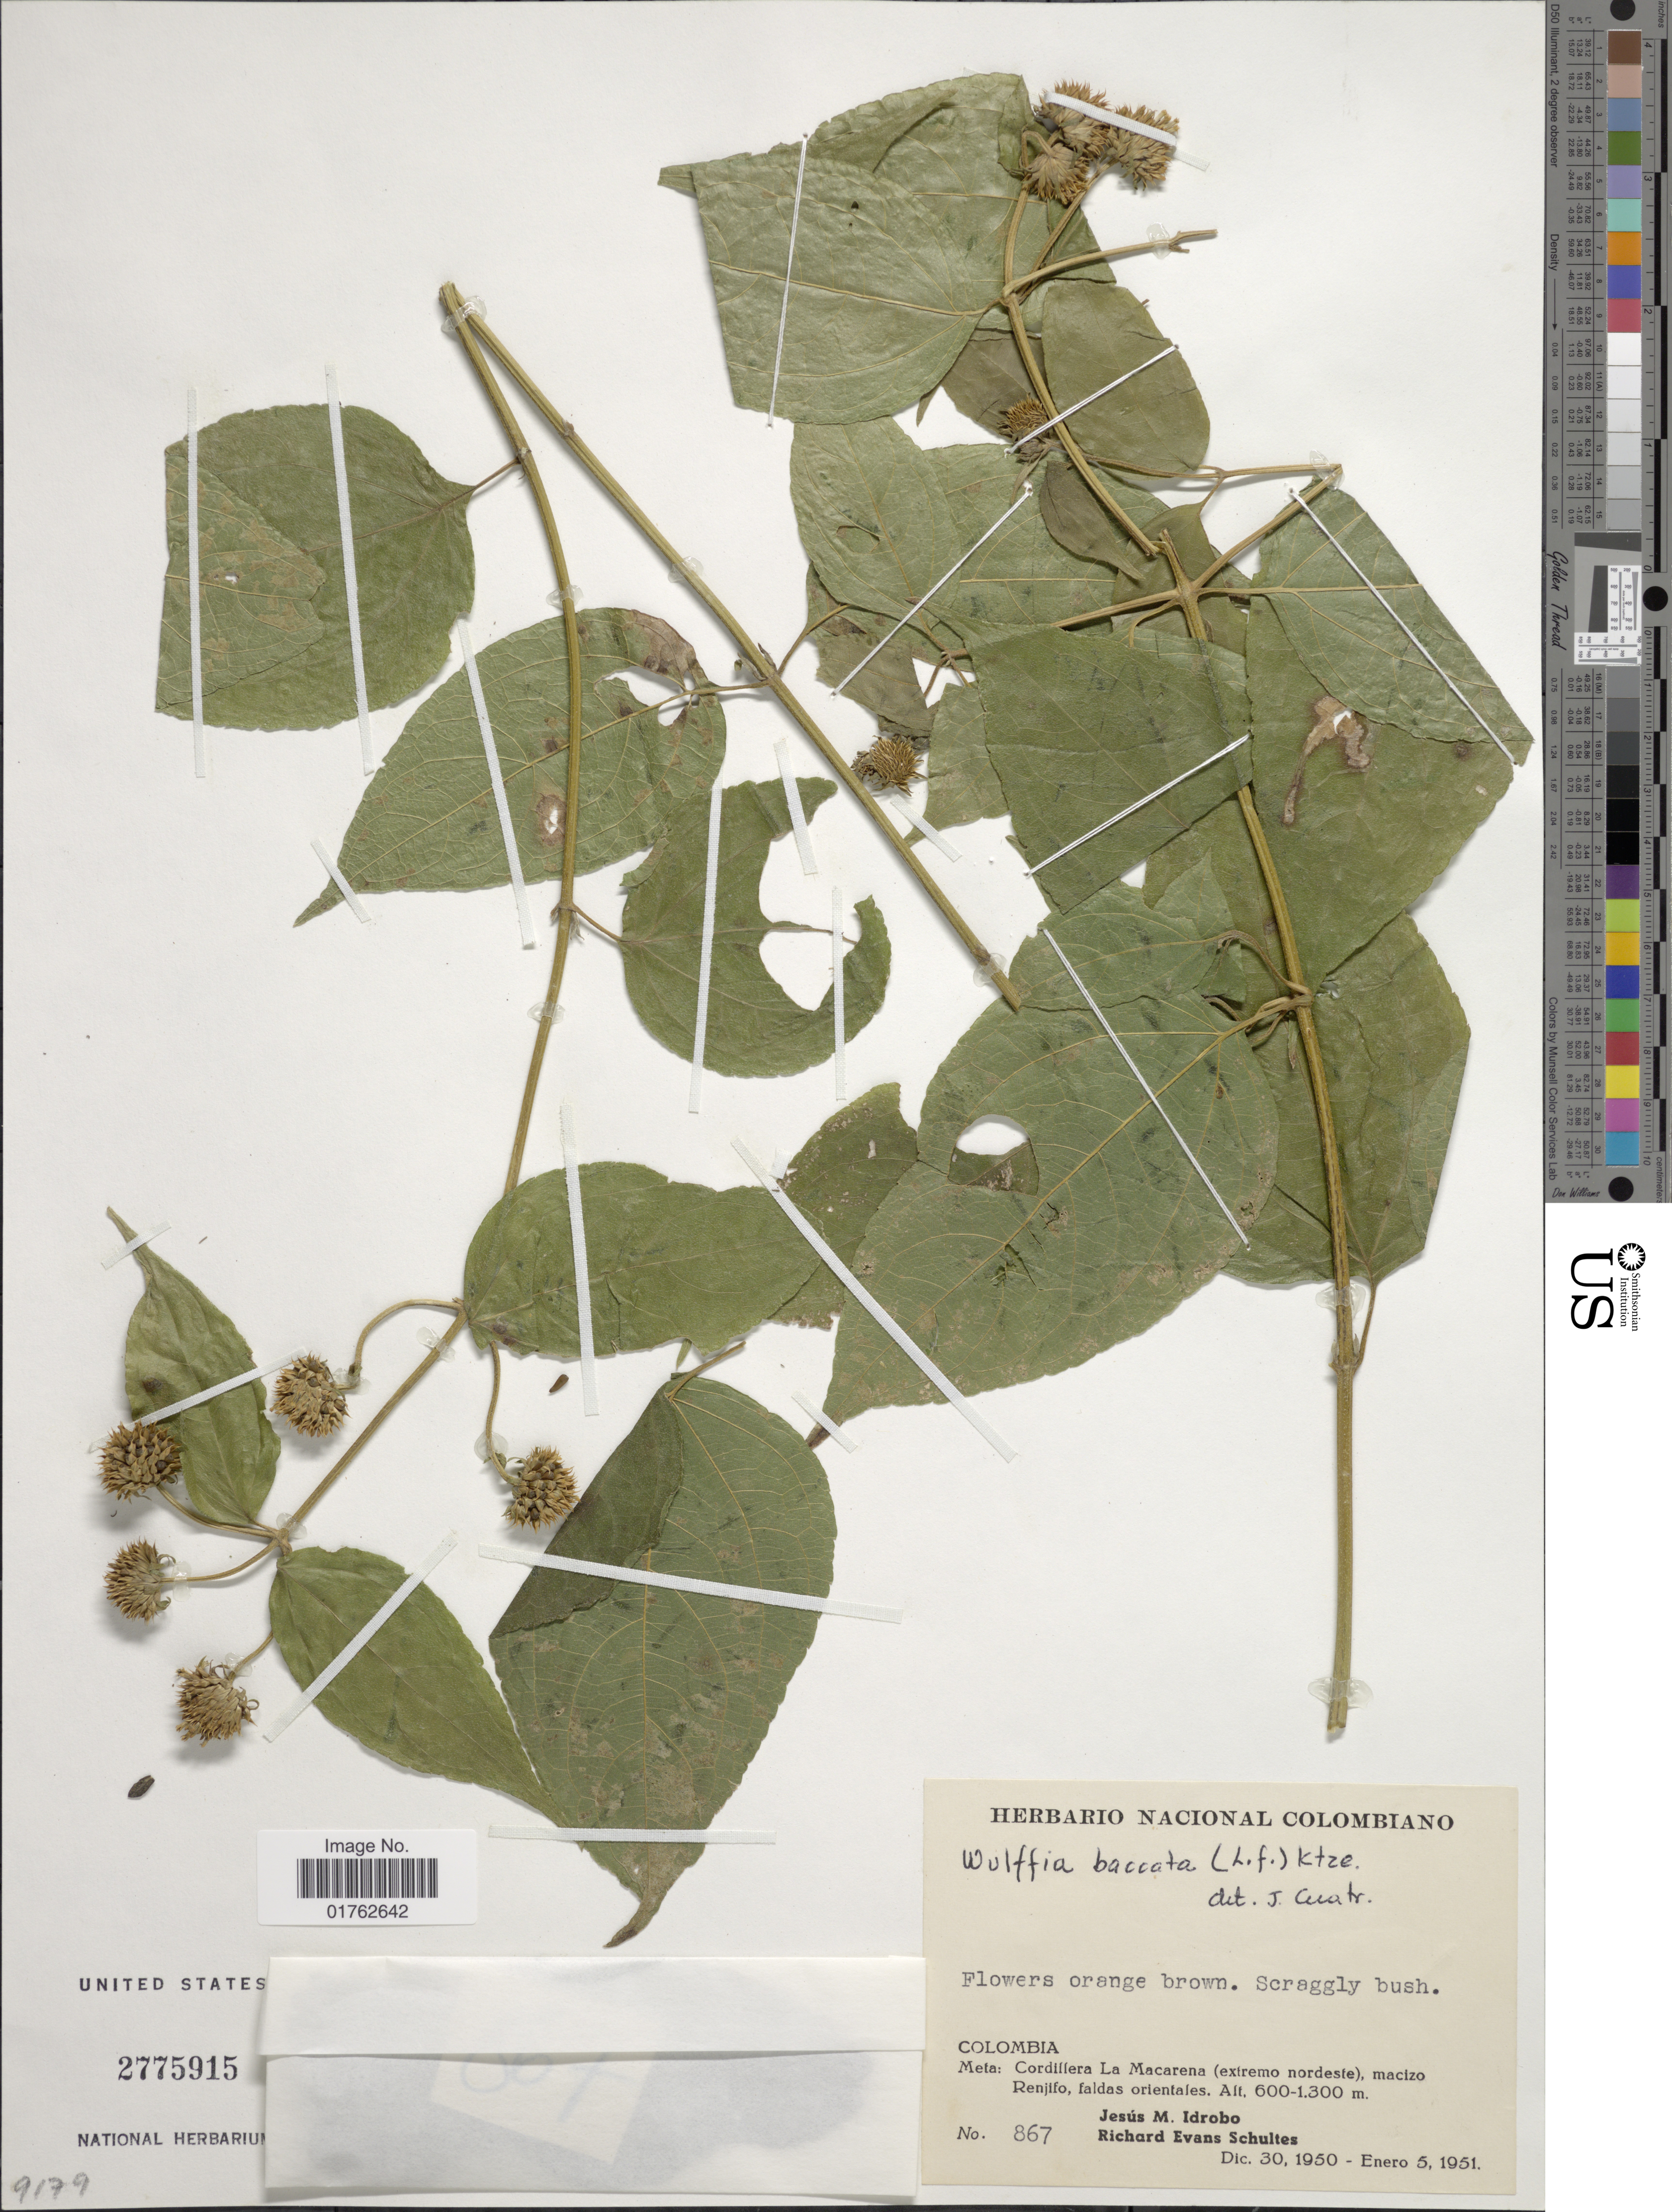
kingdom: Plantae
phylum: Tracheophyta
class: Magnoliopsida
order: Asterales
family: Asteraceae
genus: Wulffia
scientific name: Wulffia baccata var. baccata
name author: (L.) Kuntze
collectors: J. M. Idrobo & R. E. Schultes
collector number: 867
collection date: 1950-12-30/1951-01-05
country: Colombia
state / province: Meta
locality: Cordillera La Macarena (extremo nordeste), macizo Renjifo, faldas orientales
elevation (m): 600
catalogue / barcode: US 2775915